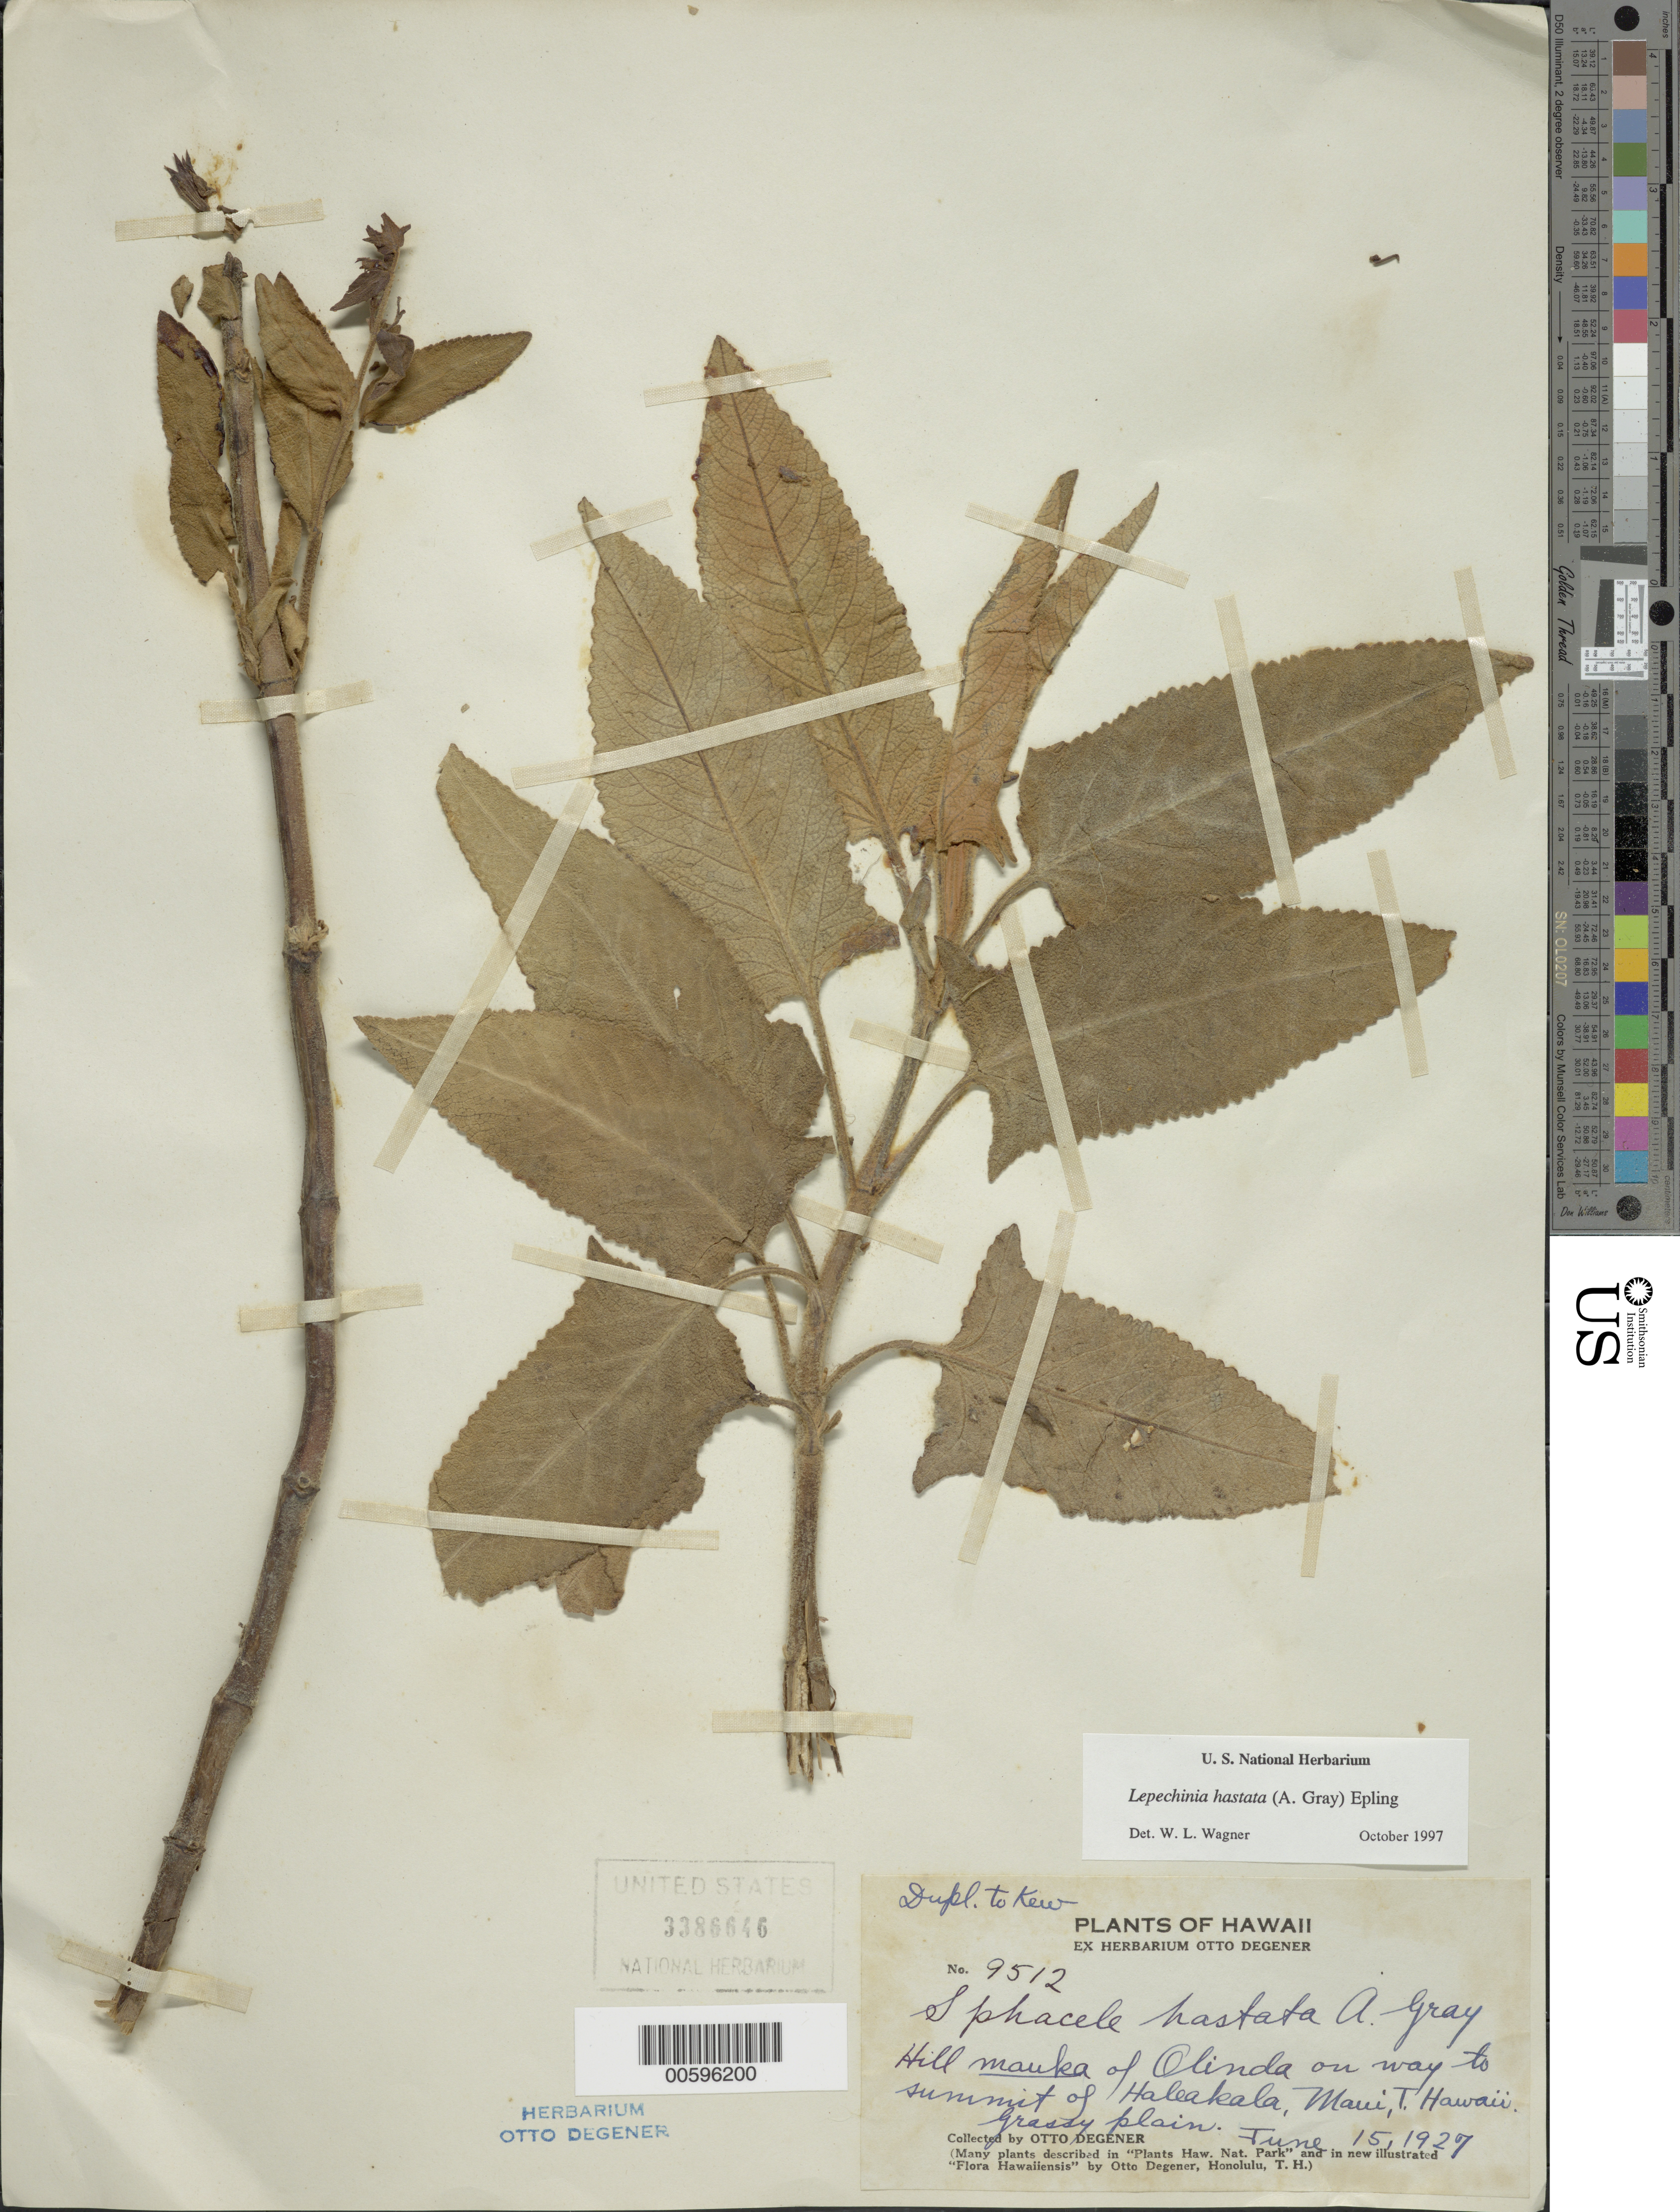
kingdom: Plantae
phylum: Tracheophyta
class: Magnoliopsida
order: Lamiales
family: Lamiaceae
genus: Lepechinia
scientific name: Lepechinia hastata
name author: (A. Gray) Epling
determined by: Wagner, W. L., (BOT), Smithsonian Institution - National Museum of Natural History (UNITED STATES)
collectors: O. Degener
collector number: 9512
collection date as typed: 15 Jun 1927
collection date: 1927-06-15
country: United States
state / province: Hawaii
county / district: Maui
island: Maui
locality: Hill mauka of Olinda on way to summit of Haleakala.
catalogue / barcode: US 3386646